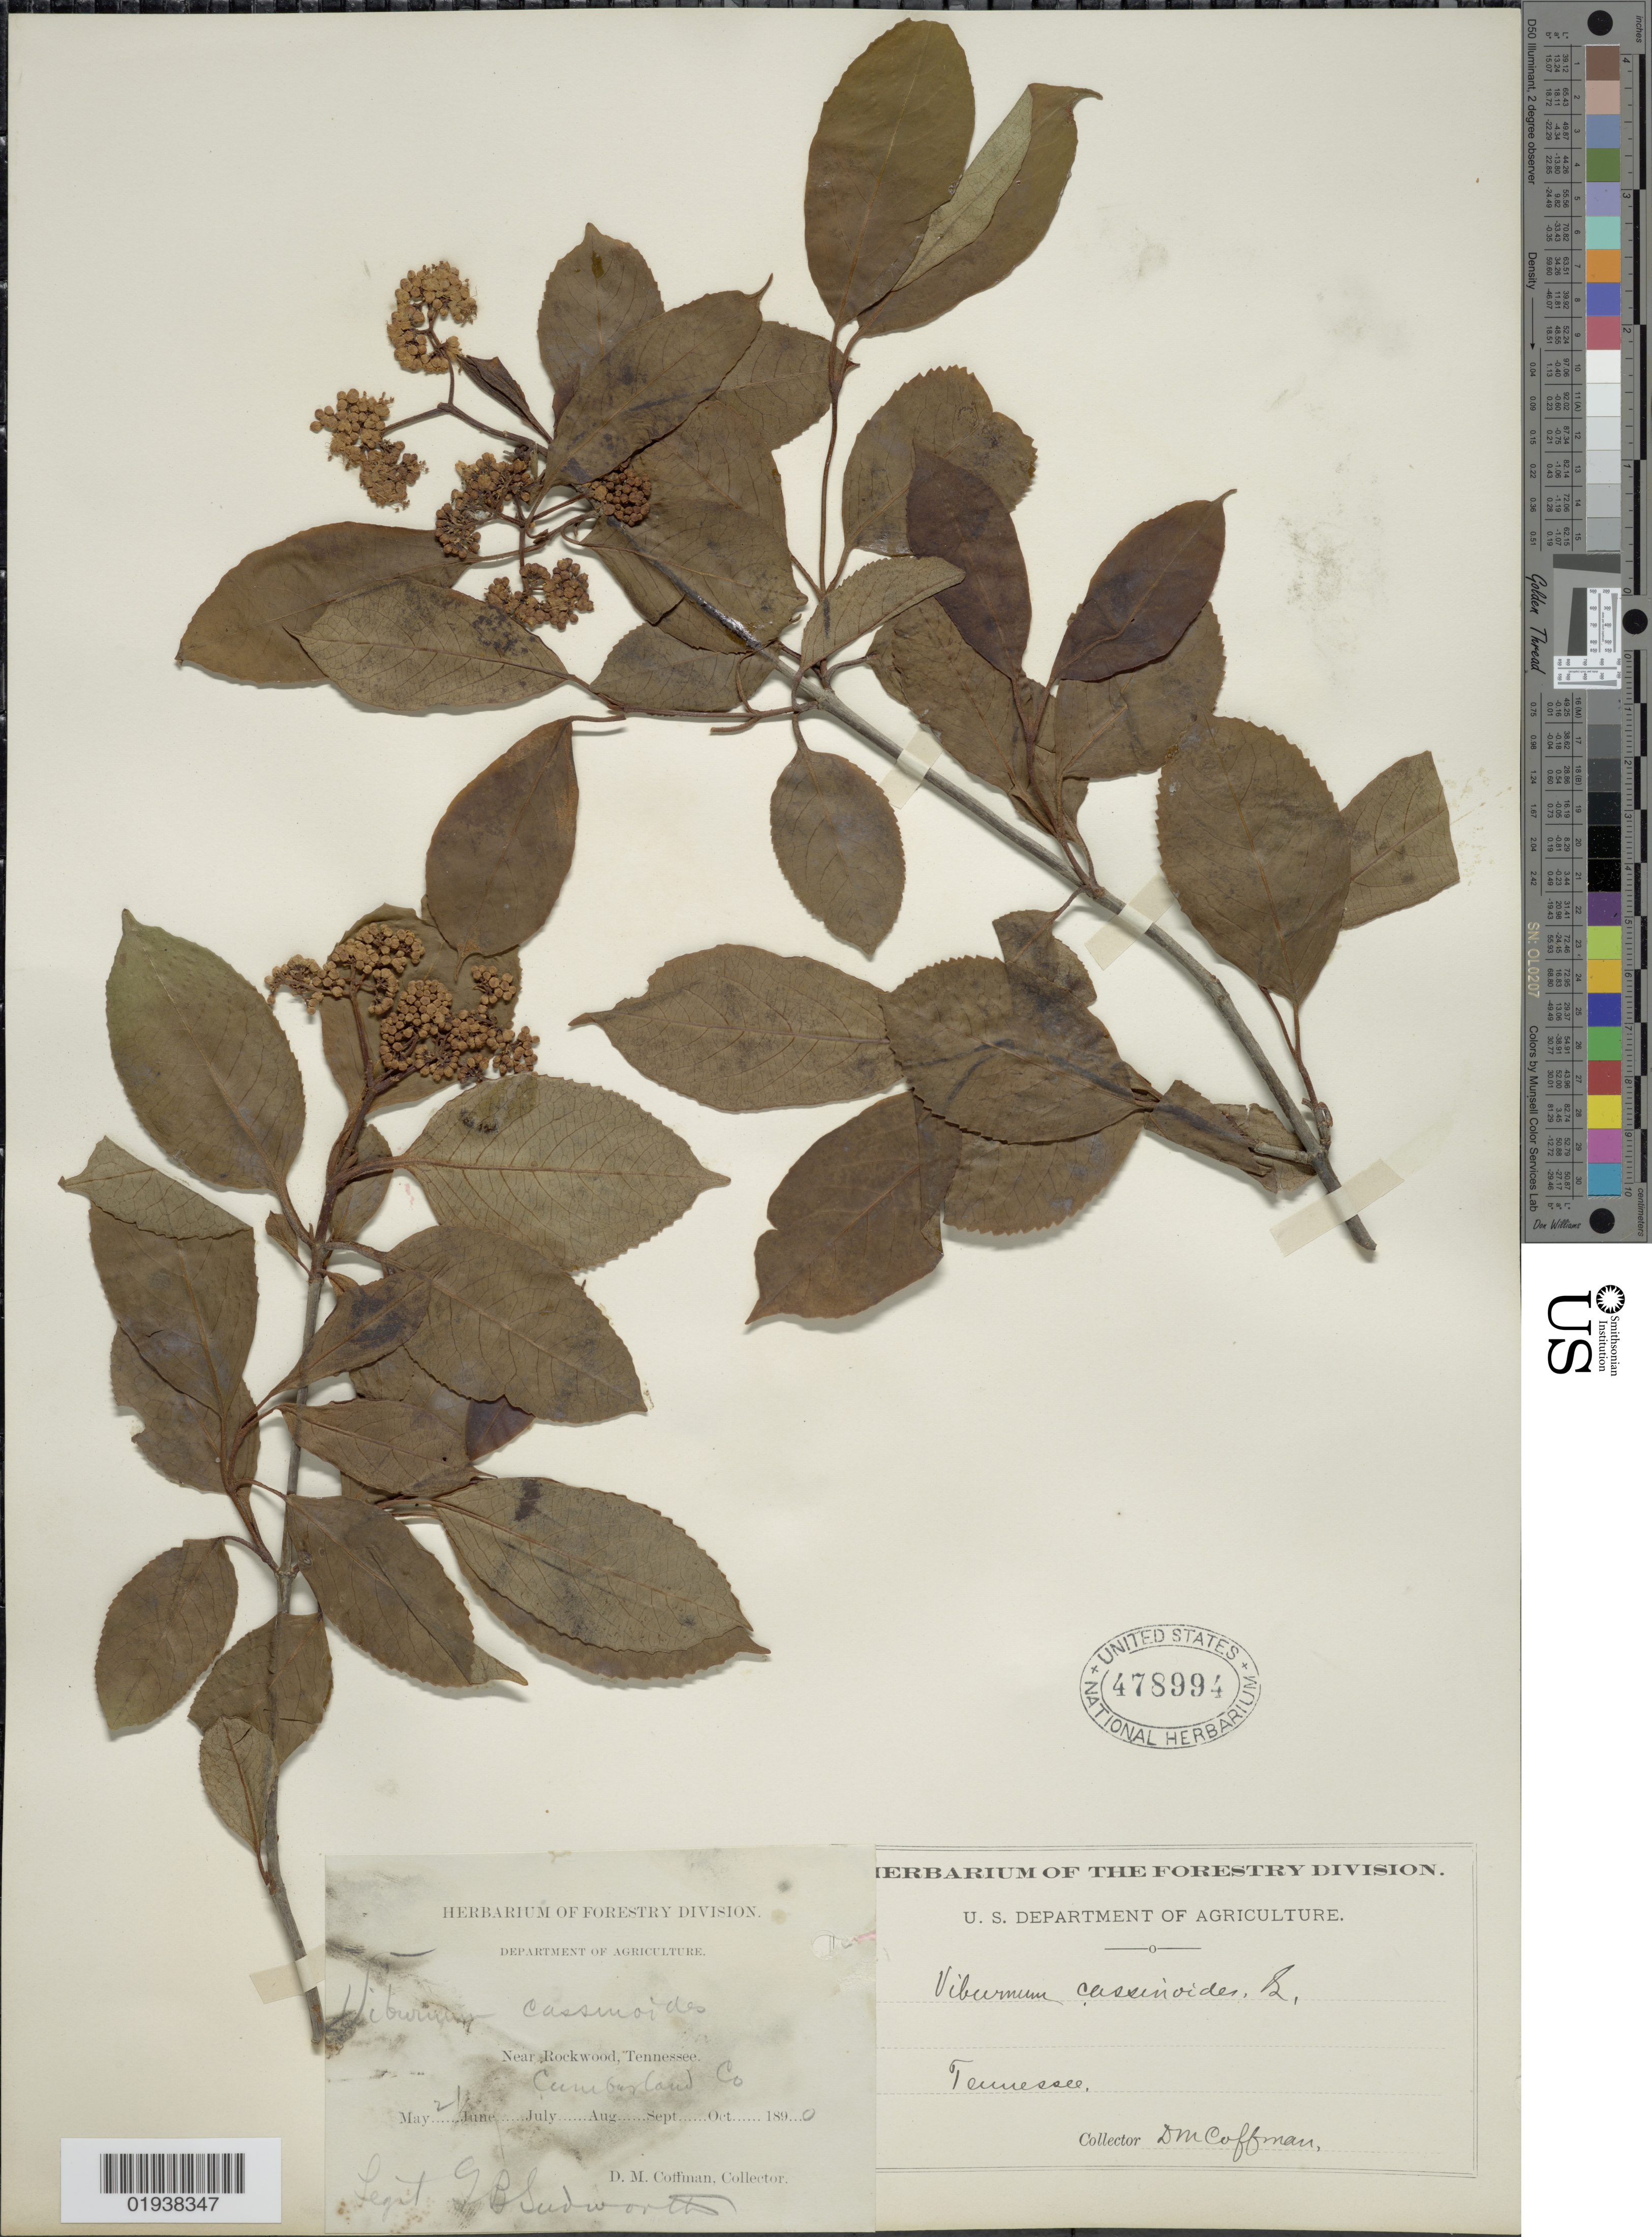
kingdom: Plantae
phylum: Tracheophyta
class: Magnoliopsida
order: Dipsacales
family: Viburnaceae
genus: Viburnum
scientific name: Viburnum cassinoides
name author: L.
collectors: D. M. Coffman & G. B. Sudworth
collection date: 1890-05-21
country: United States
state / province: Tennessee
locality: Near Rockwood. Cumberland Co.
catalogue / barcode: US 478994